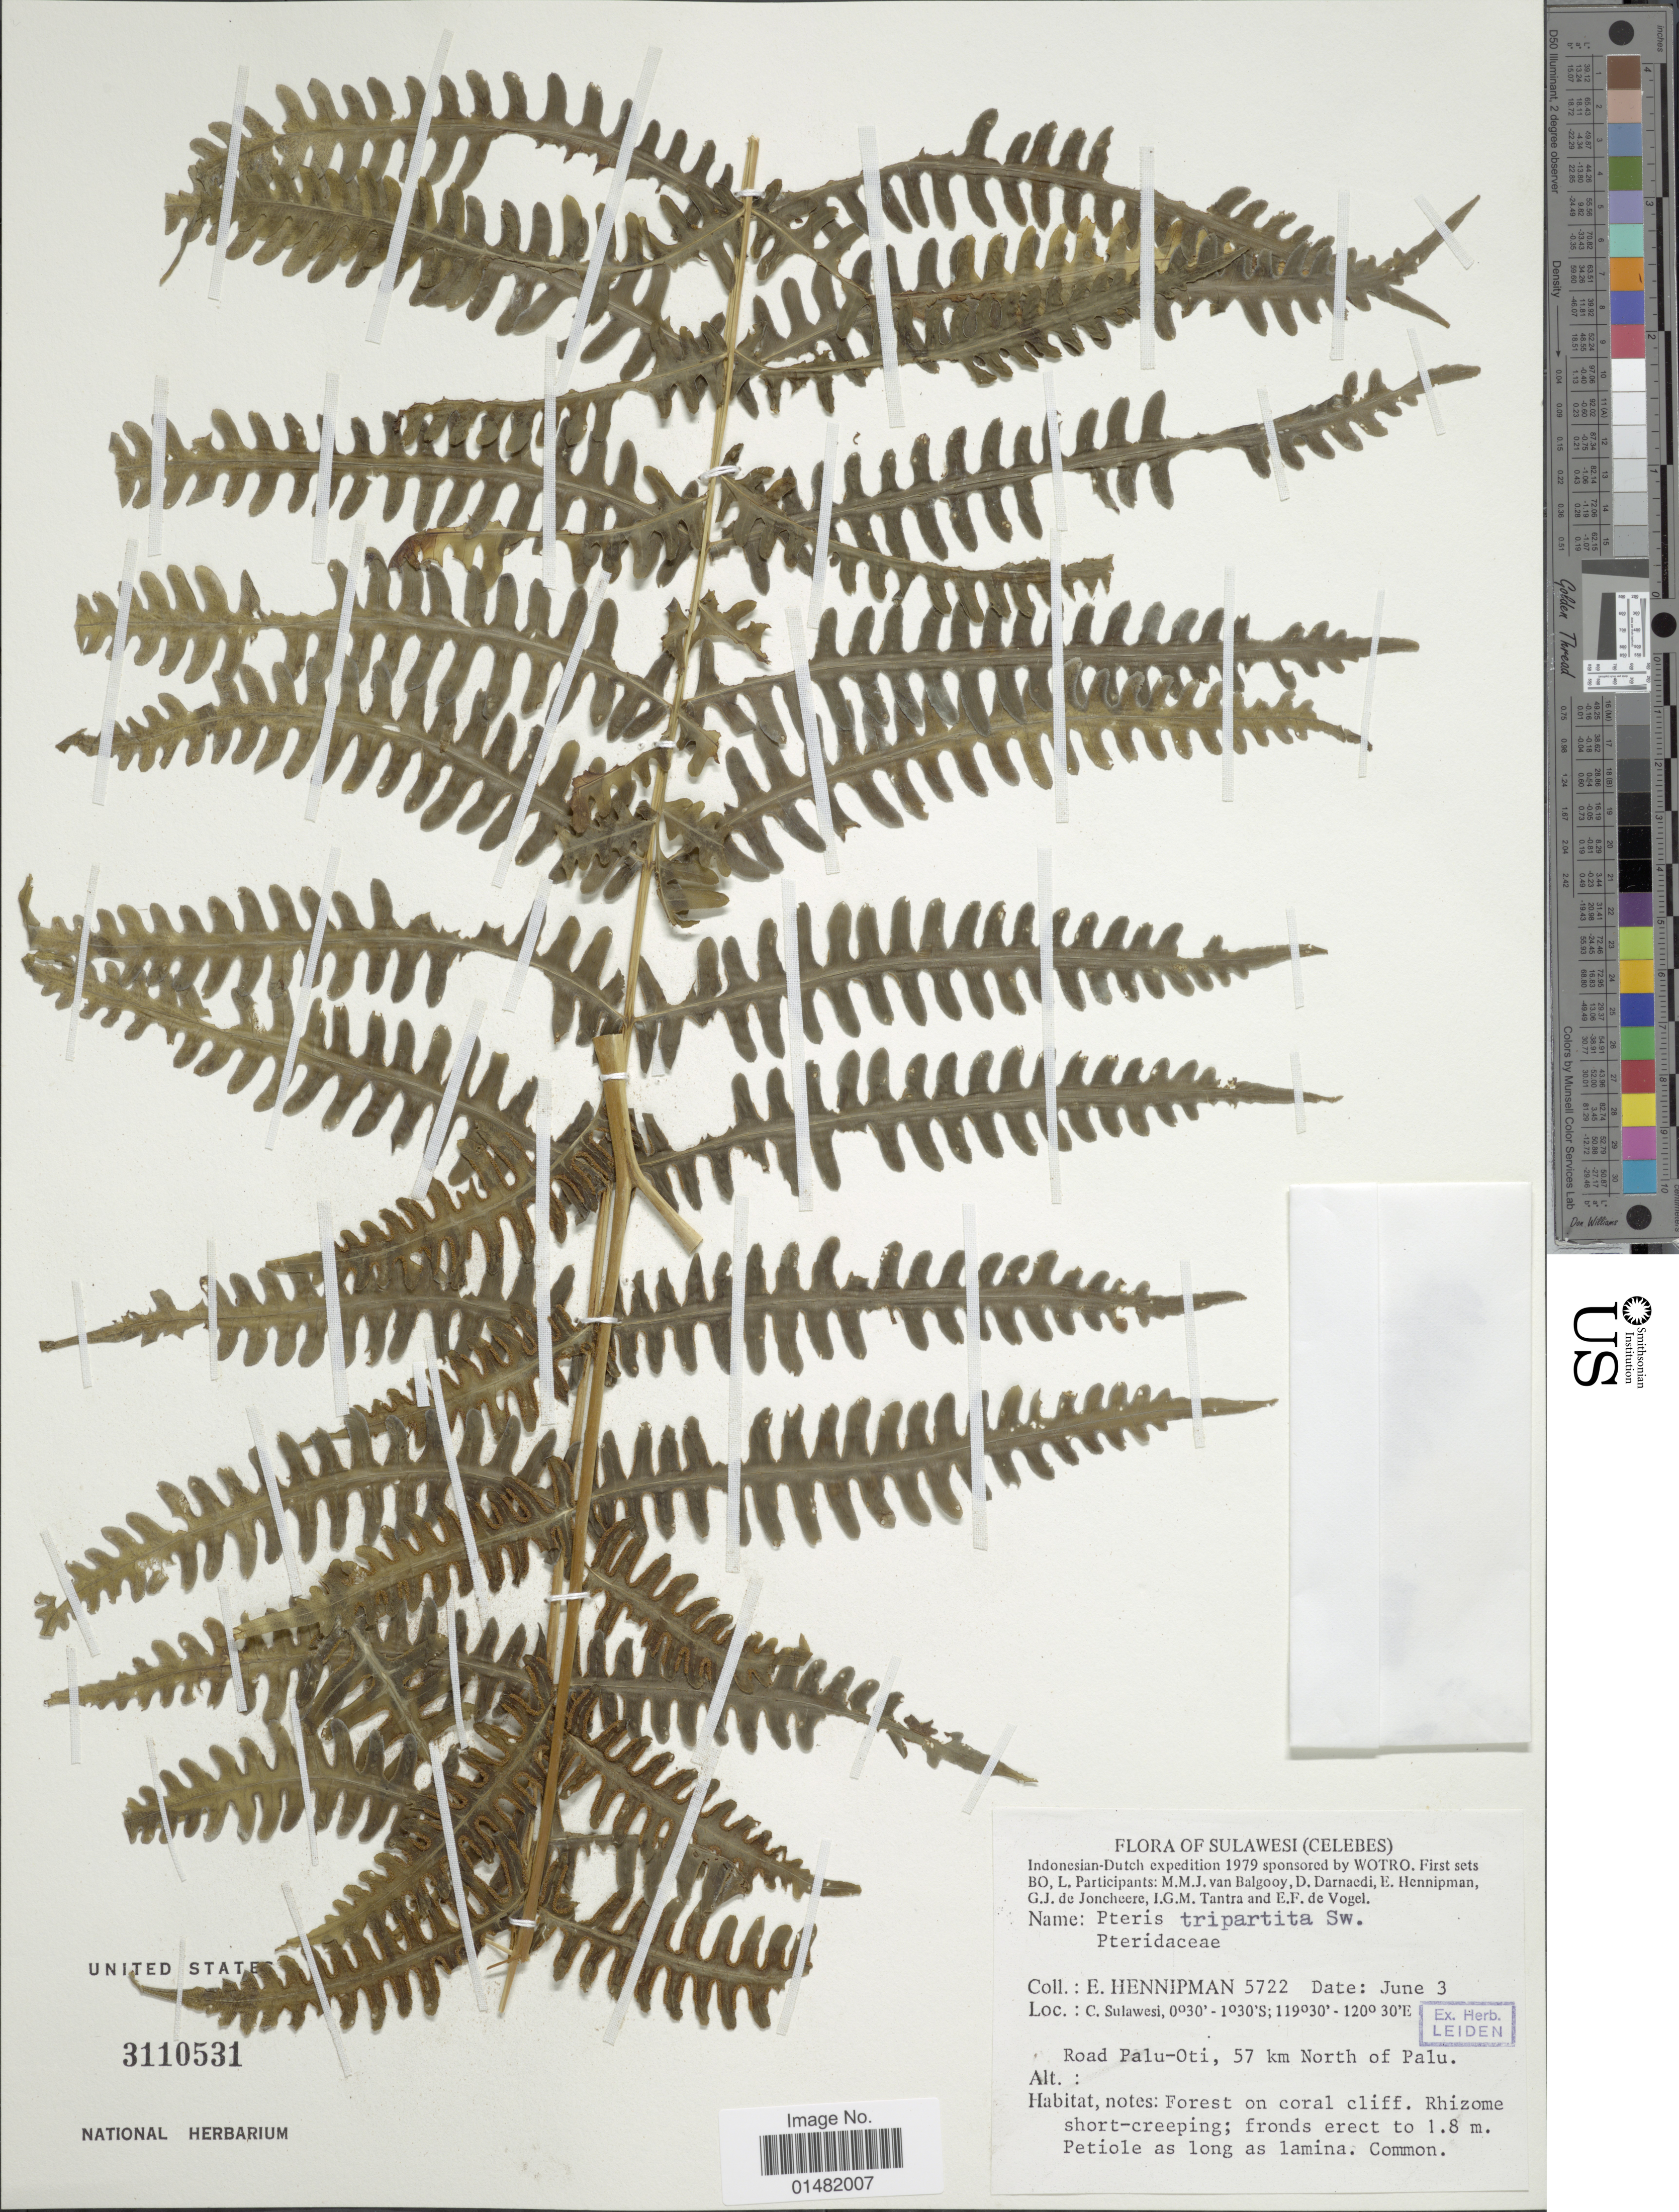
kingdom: Plantae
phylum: Tracheophyta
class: Polypodiopsida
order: Polypodiales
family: Pteridaceae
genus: Pteris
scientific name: Pteris tripartita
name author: Sw.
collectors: E. Hennipman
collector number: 5722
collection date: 1979-06-03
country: Indonesia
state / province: Sulawesi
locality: (Celebes), C. Sulawesi, Road Palu-Oti, 57 km North of Palu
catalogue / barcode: US 3110531